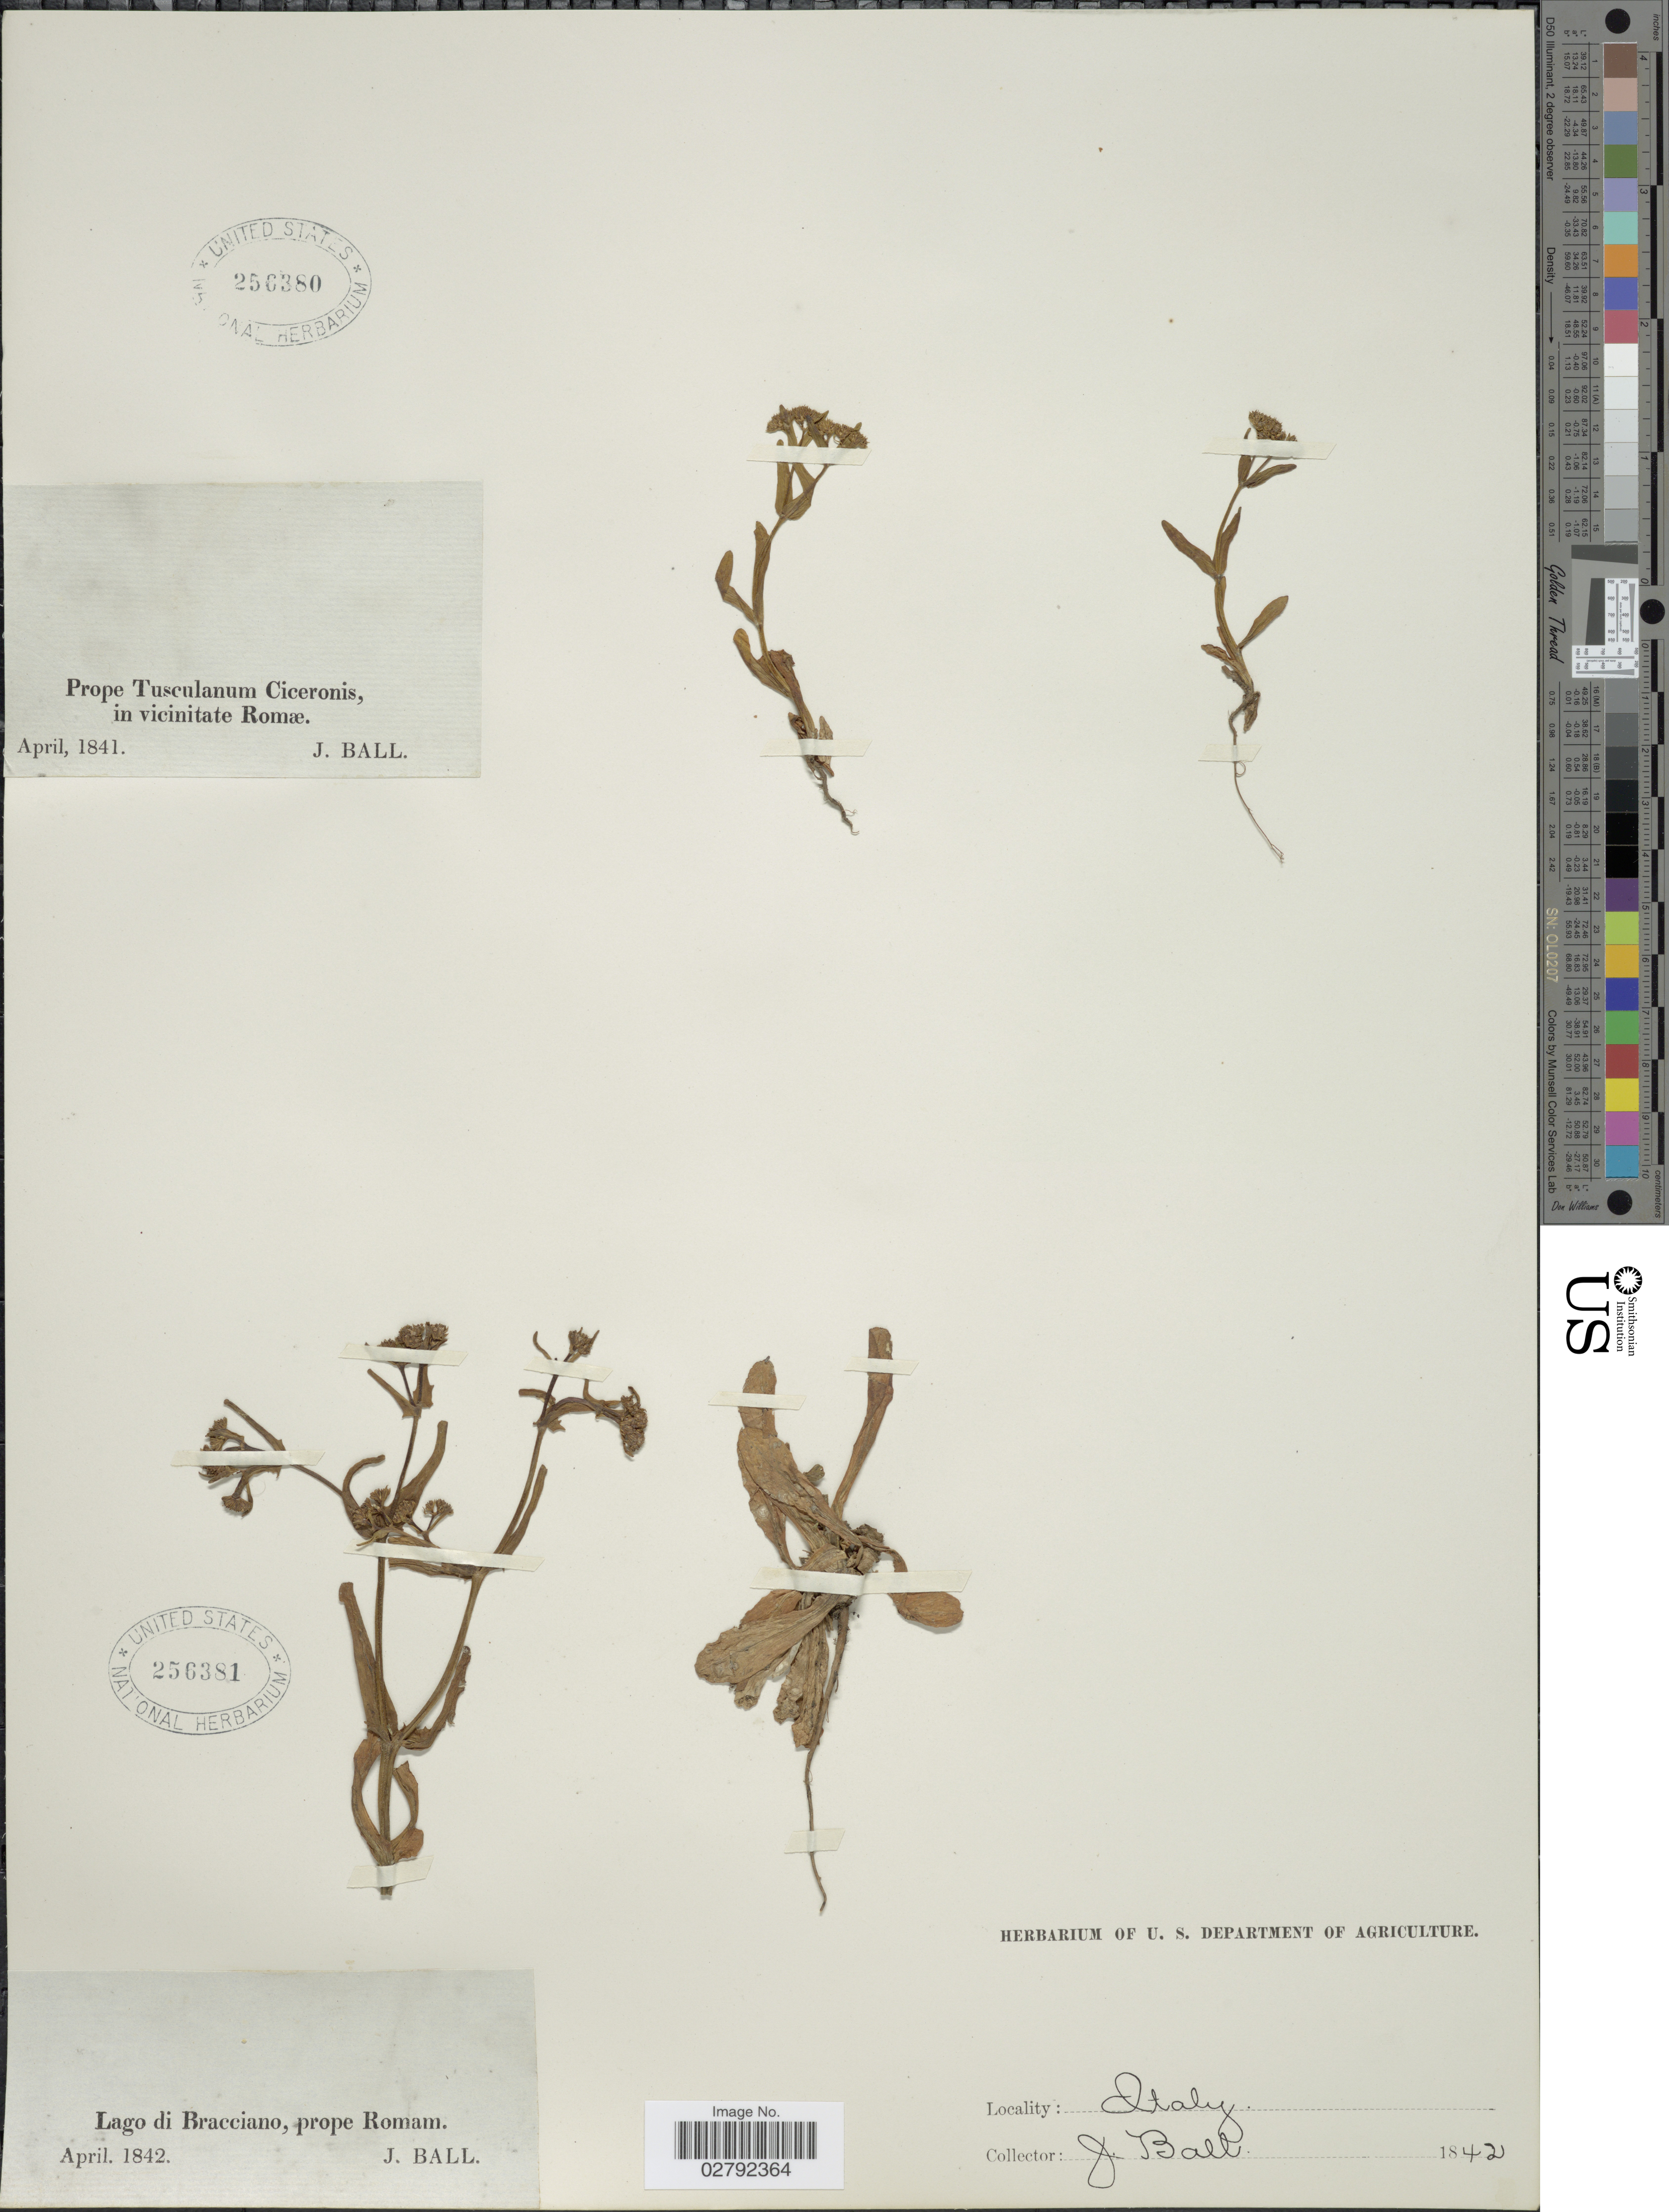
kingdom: Plantae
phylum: Tracheophyta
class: Magnoliopsida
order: Dipsacales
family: Caprifoliaceae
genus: Valerianella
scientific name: Valerianella sp.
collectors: J. Ball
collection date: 1842-04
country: Italy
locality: Lago di Bracciano, prope Romam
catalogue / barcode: US 256381-2